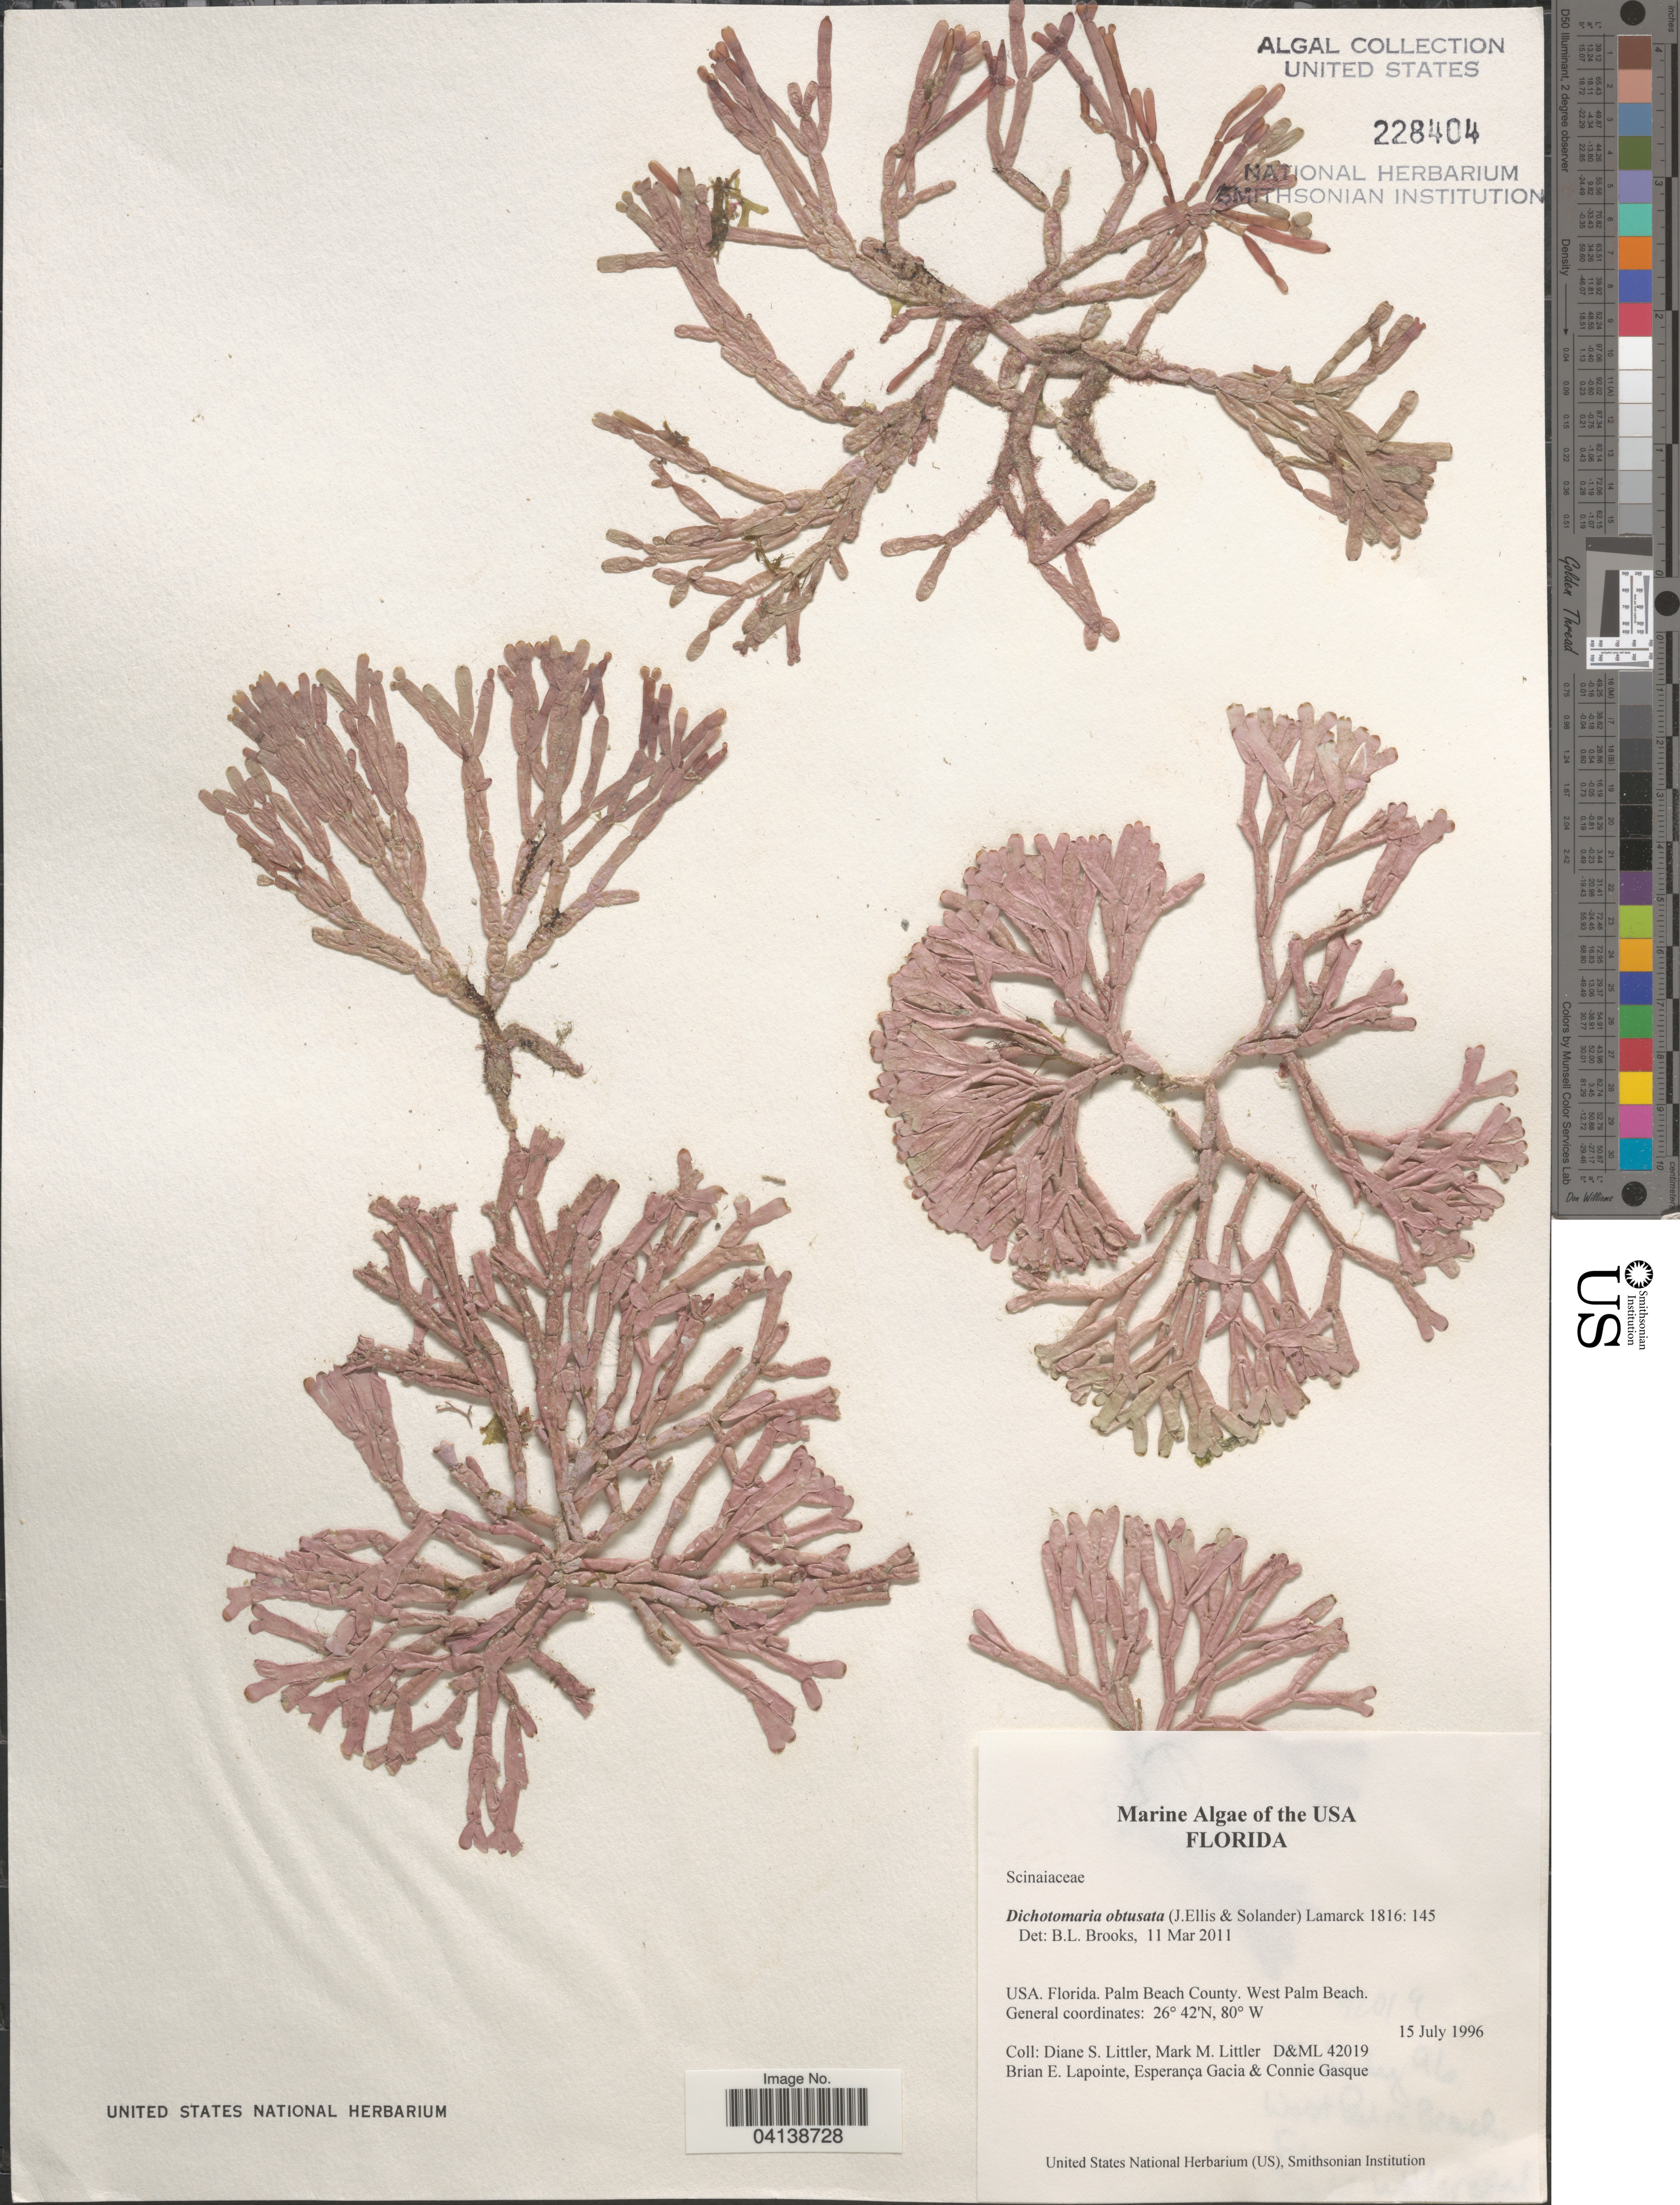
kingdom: Plantae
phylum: Rhodophyta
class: Florideophyceae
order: Nemaliales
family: Galaxauraceae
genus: Dichotomaria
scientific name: Dichotomaria obtusata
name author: (Ellis & Sol.) Lam.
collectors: D. S. Littler, M. M. Littler, B. Lapointe, E. Gacia & C. Gasque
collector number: D&ML42019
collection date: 1996-07-15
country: United States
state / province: Florida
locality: Palm Beach County. West Palm Beach.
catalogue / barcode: US 228404